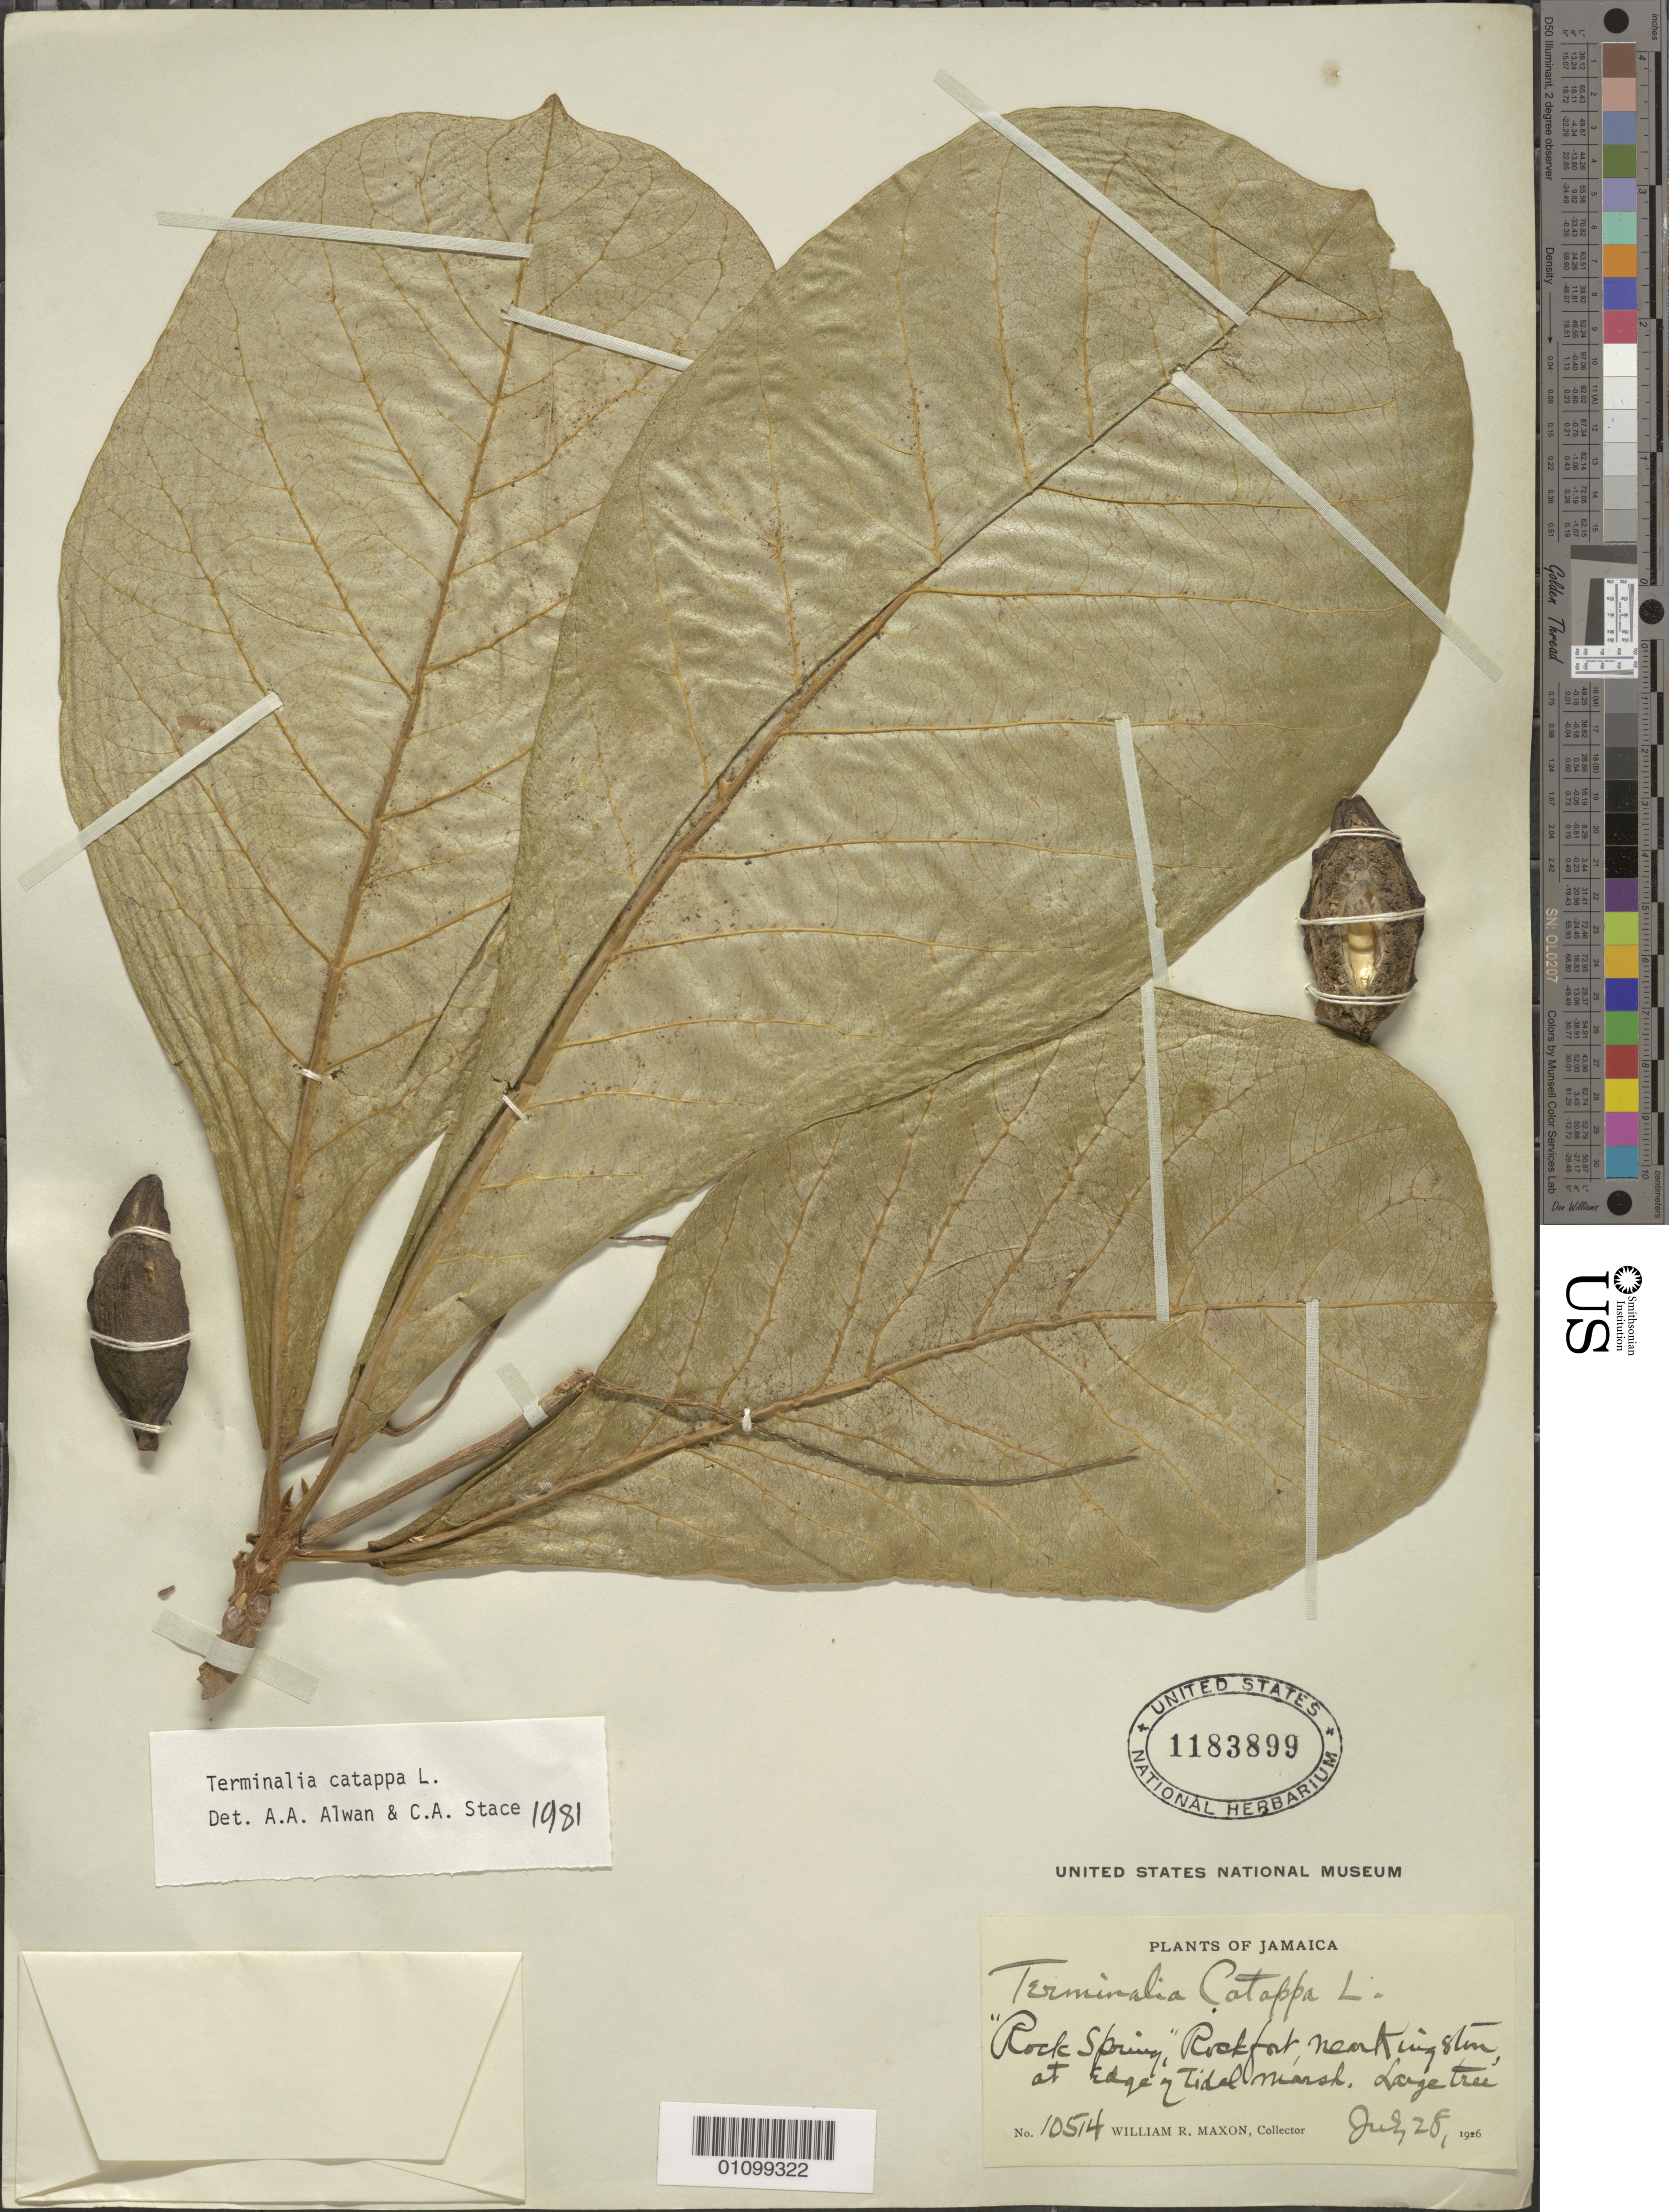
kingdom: Plantae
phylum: Tracheophyta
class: Magnoliopsida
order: Myrtales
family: Combretaceae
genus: Terminalia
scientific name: Terminalia catappa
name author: L.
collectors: W. R. Maxon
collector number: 10514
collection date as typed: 28 Jul 1926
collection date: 1926-07-28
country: Jamaica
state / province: Kingston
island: Jamaica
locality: Rock Spring. Rock fort. At edge of tidal marsh.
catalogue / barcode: US 1183899